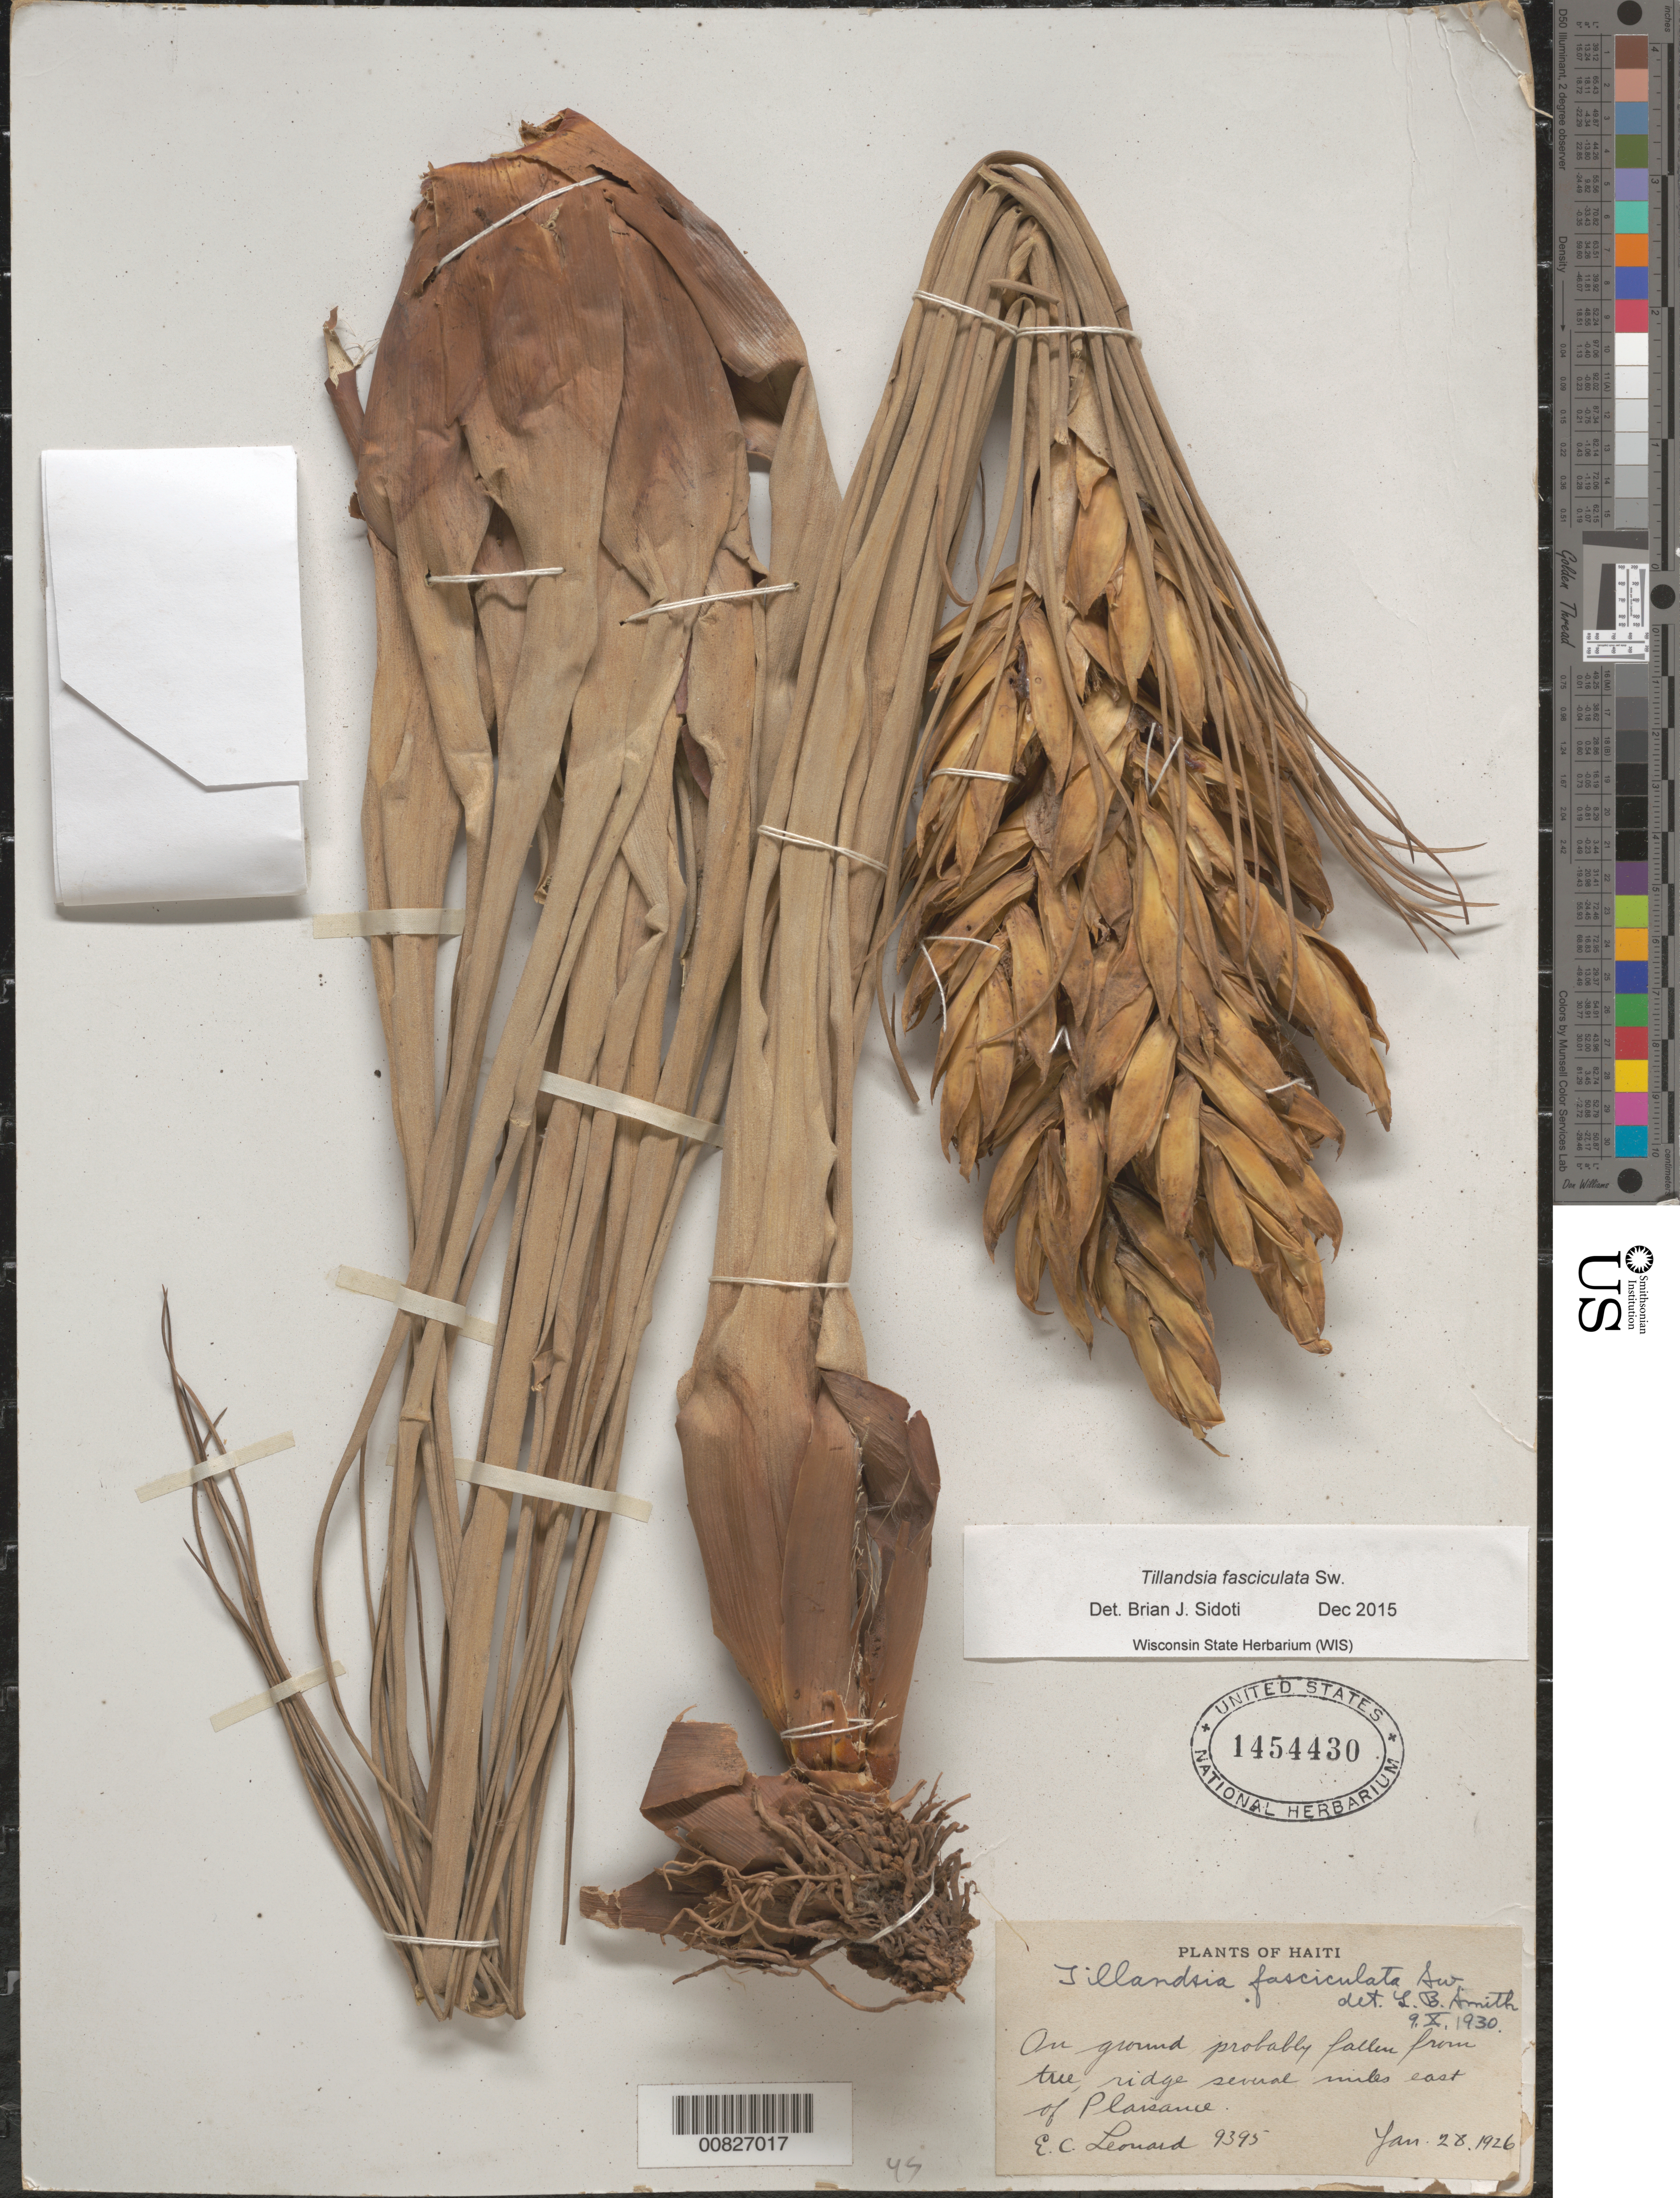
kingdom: Plantae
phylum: Tracheophyta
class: Liliopsida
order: Poales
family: Bromeliaceae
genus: Tillandsia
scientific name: Tillandsia fasciculata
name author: Sw.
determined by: Smith, Lyman B., (US), NMNH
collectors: E. C. Leonard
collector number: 9395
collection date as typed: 28 Jan 1926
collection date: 1926-01-28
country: Haiti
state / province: Nord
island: Hispaniola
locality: Ridge several miles east of Plaisance.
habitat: On ground, probably fallen from tree.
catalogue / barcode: US 1454430